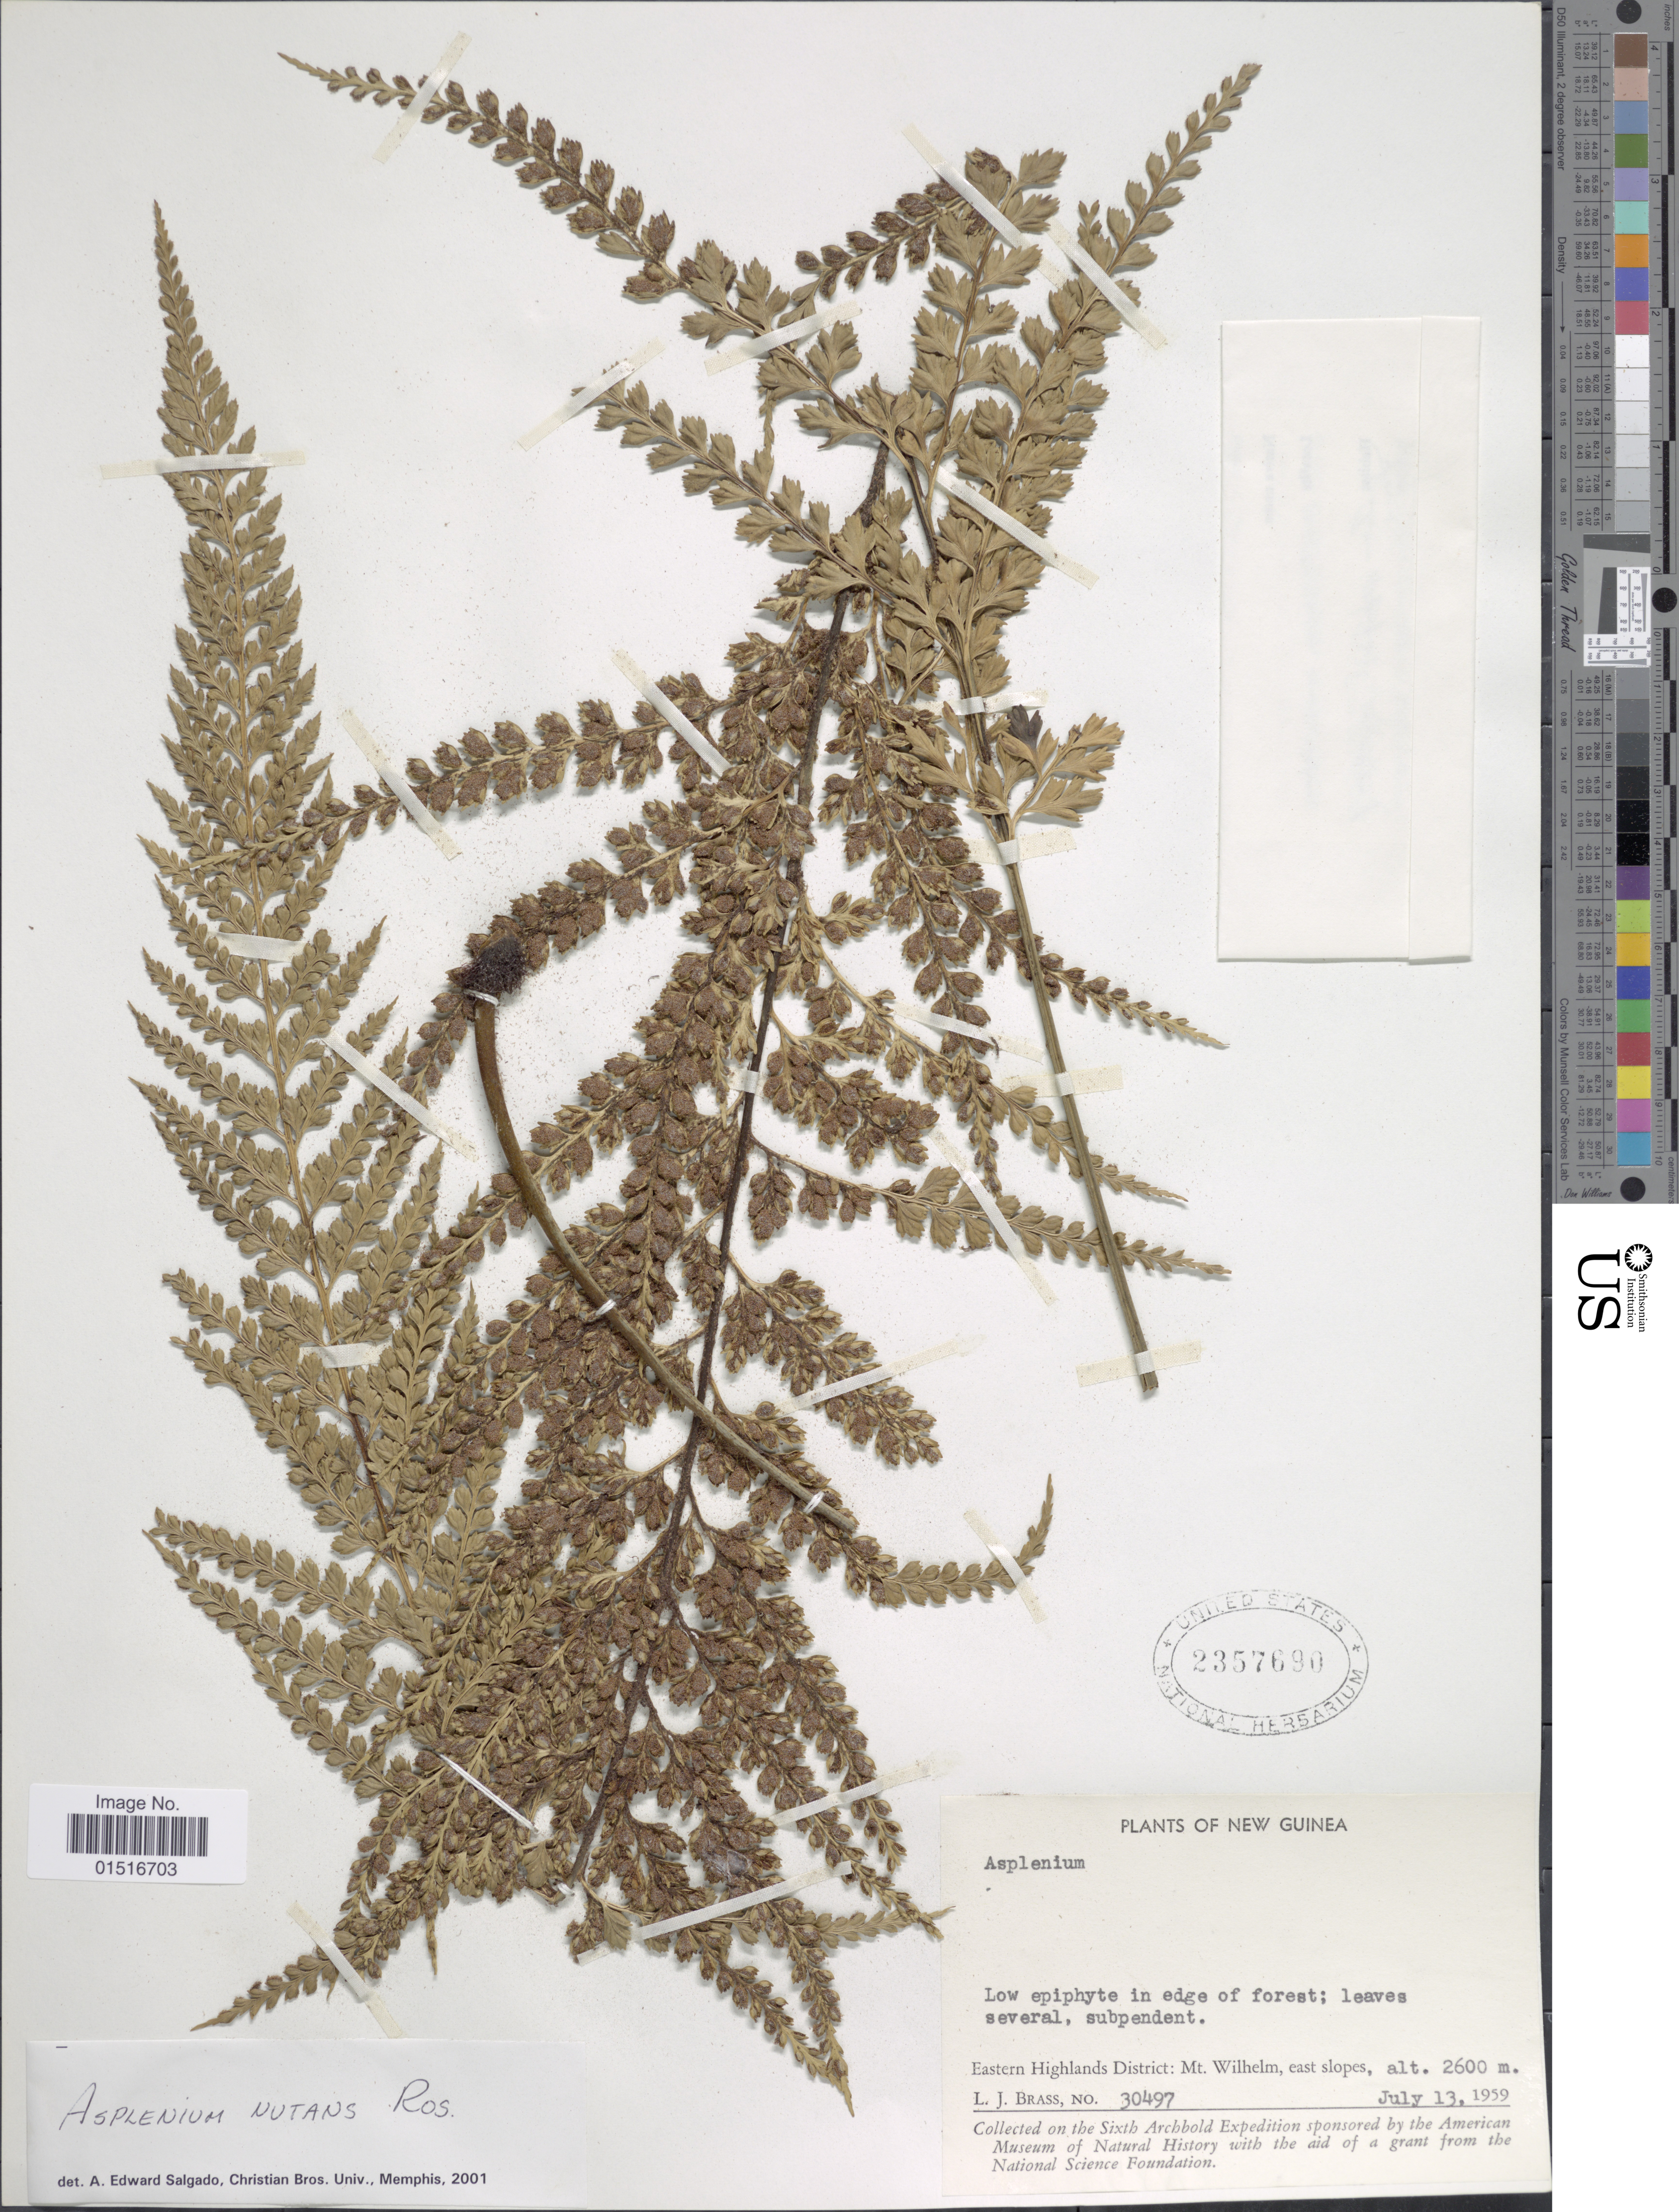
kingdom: Plantae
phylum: Tracheophyta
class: Polypodiopsida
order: Polypodiales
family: Aspleniaceae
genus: Asplenium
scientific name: Asplenium nutans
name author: Rosenst.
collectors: L. J. Brass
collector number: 30497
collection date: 1959-07-13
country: Papua New Guinea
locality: New Guinea. Eastern Highlands District: Mt. Wilhelm, east slopes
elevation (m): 2600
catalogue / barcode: US 2357690